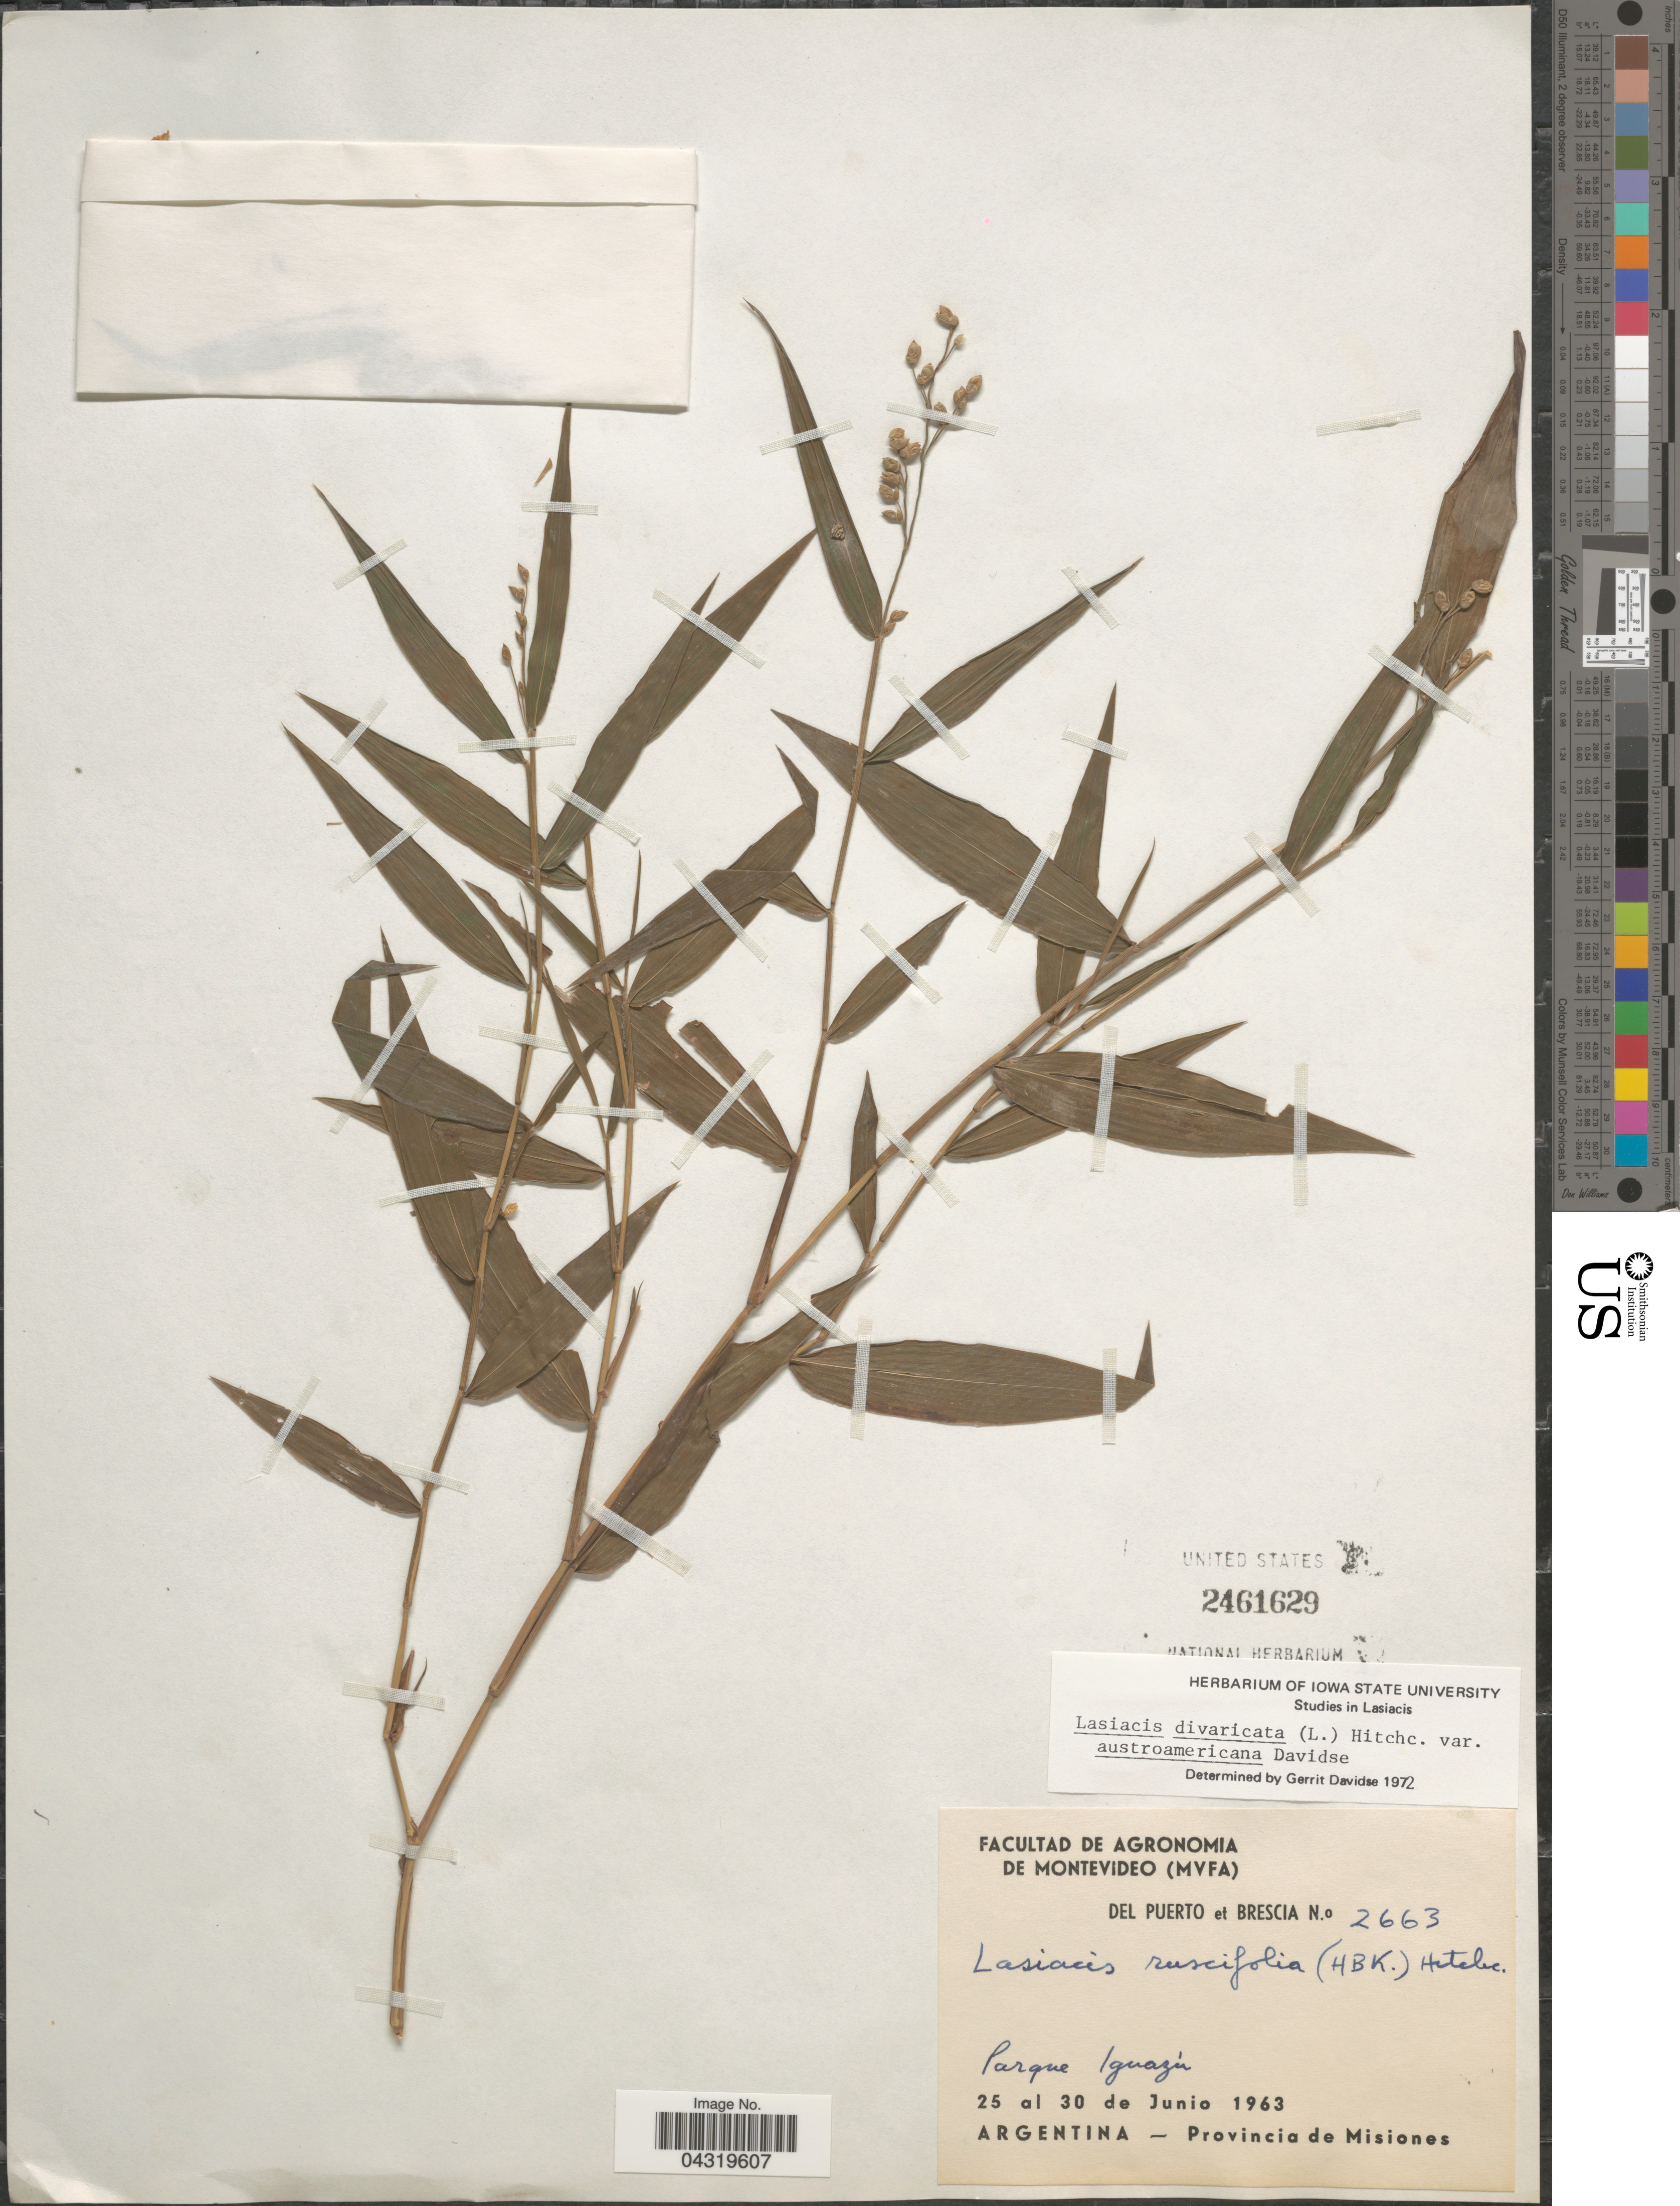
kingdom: Plantae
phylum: Tracheophyta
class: Liliopsida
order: Poales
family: Poaceae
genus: Lasiacis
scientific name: Lasiacis divaricata var. austroamericana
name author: Davidse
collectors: Del Puerto & -. Brescia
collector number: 2663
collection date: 1963-06-25/1963-06-30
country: Argentina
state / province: Misiones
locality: Parque Iguazú.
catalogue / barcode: US 2461629